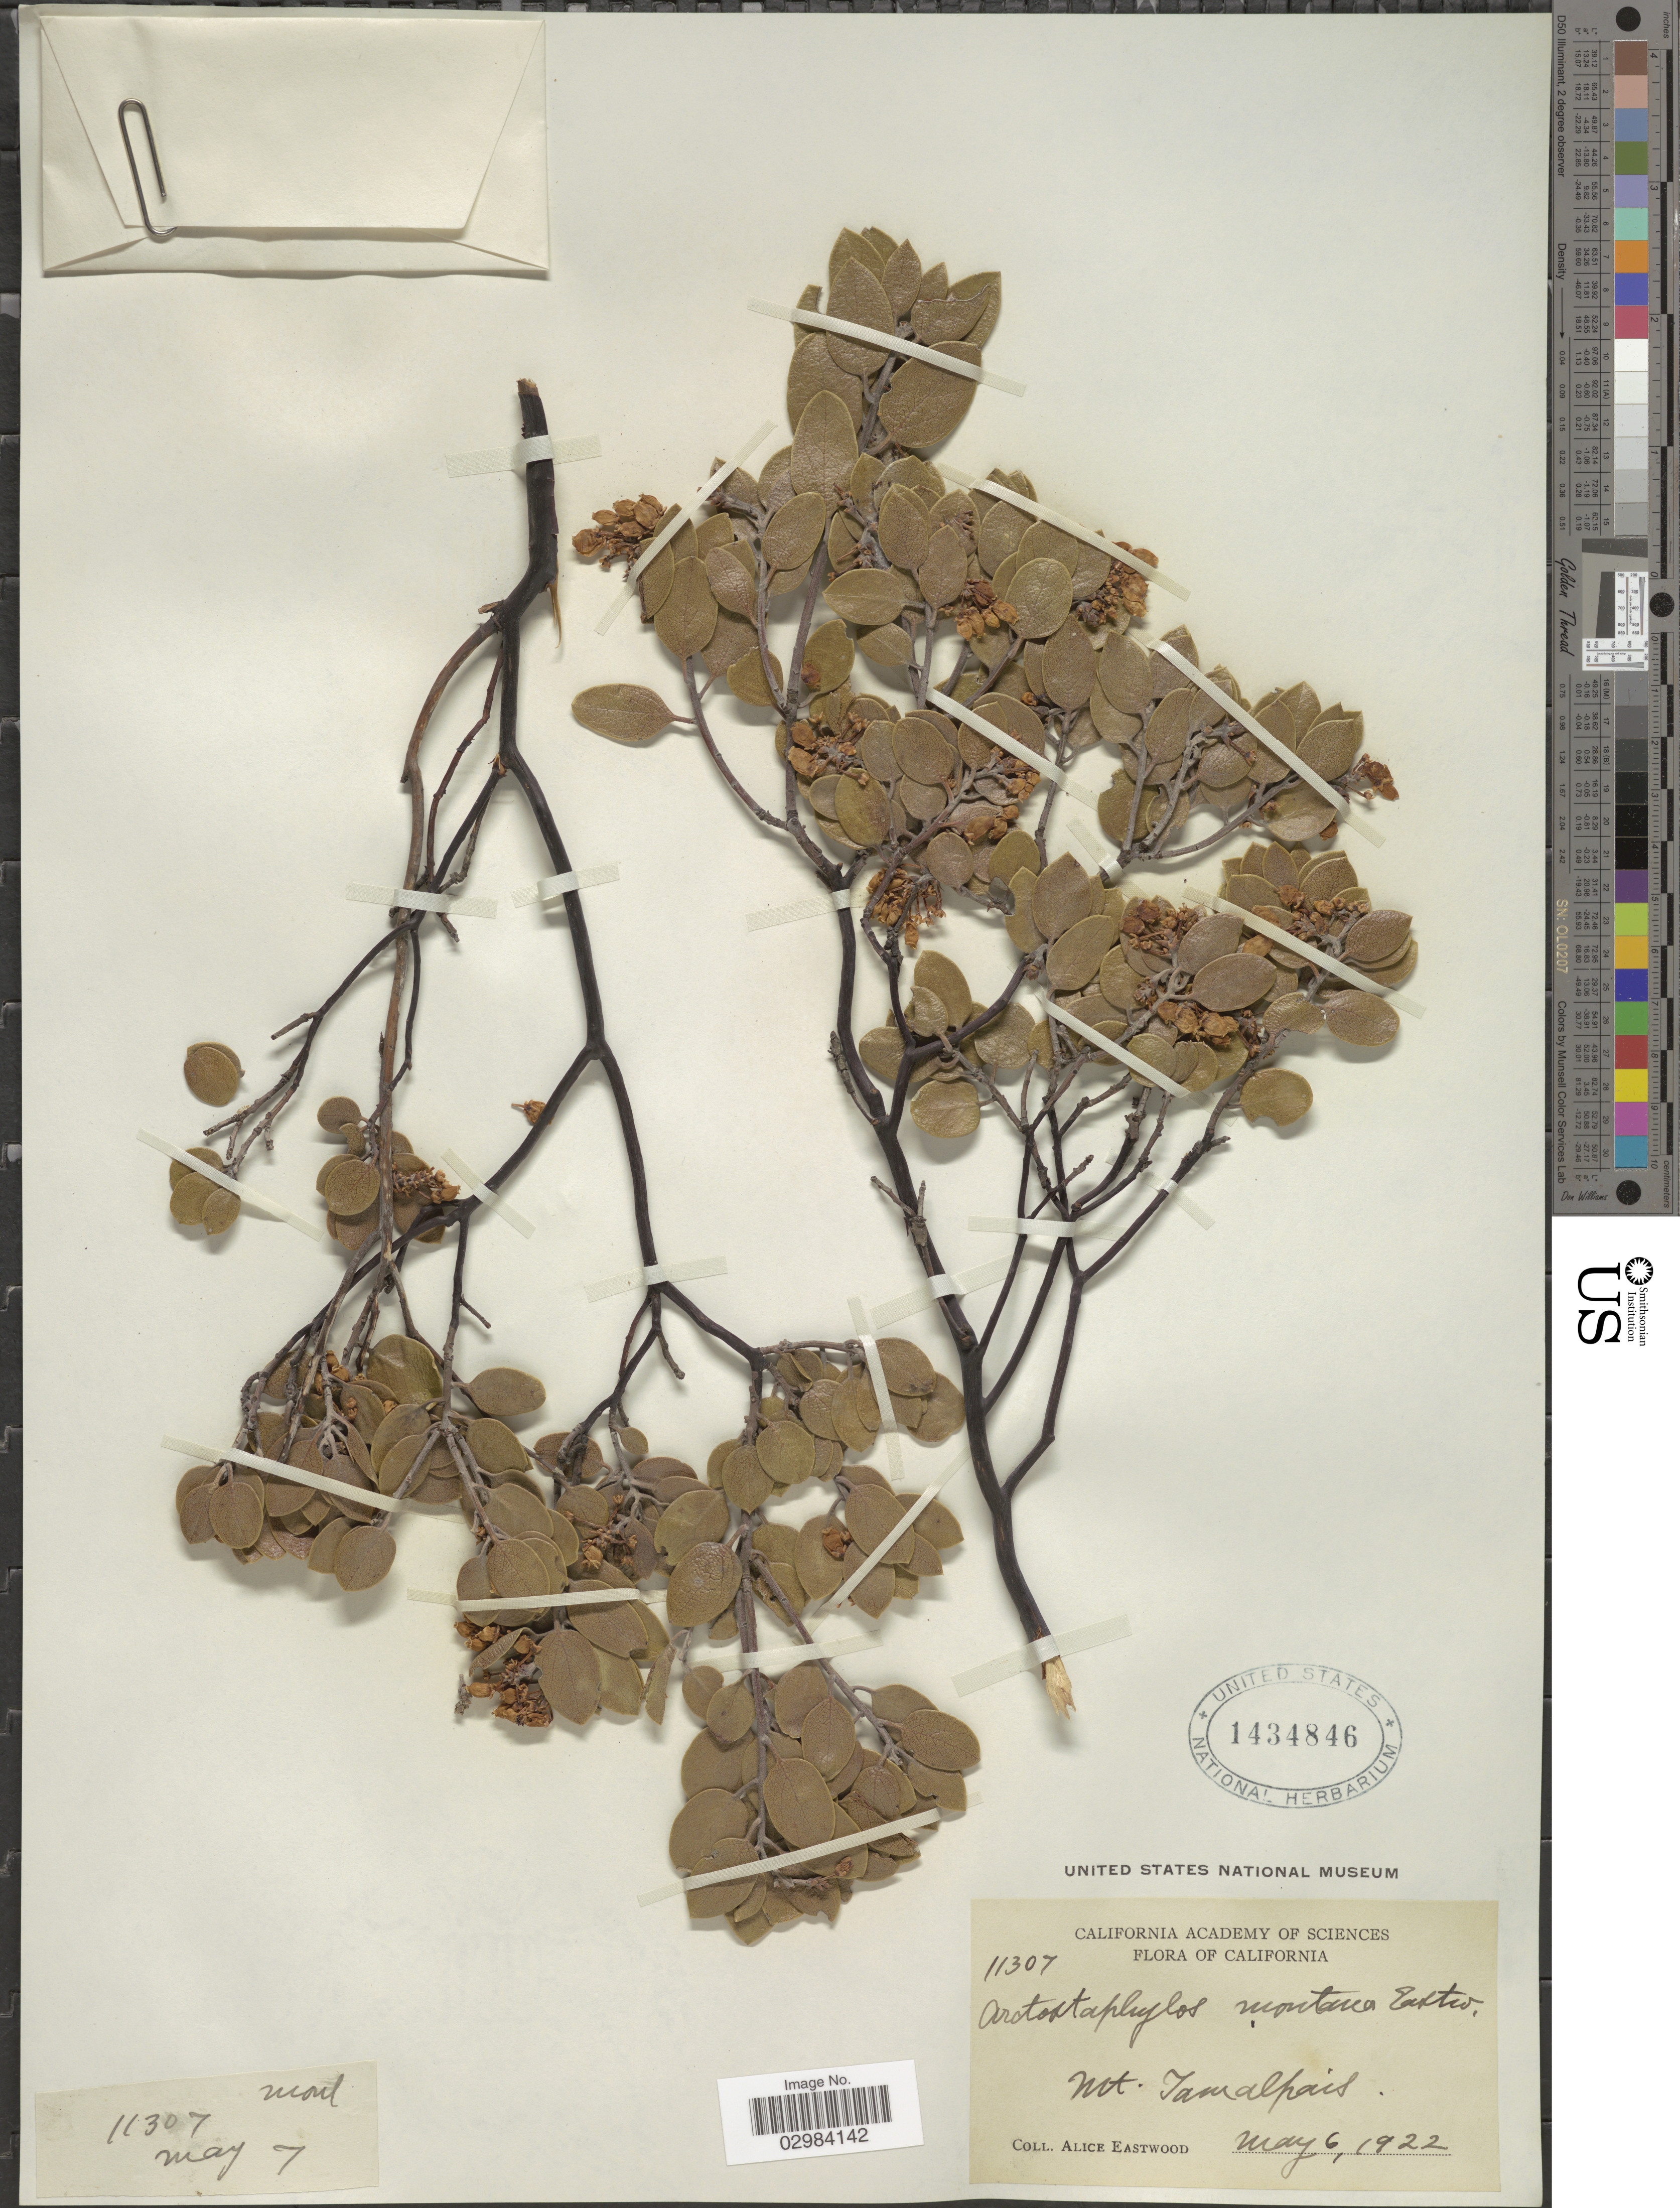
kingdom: Plantae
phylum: Tracheophyta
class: Magnoliopsida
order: Ericales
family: Ericaceae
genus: Arctostaphylos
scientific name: Arctostaphylos montana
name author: Eastw.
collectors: A. Eastwood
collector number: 11307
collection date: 1922-05-06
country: United States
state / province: California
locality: Mt. Tamalpais.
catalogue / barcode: US 1434846